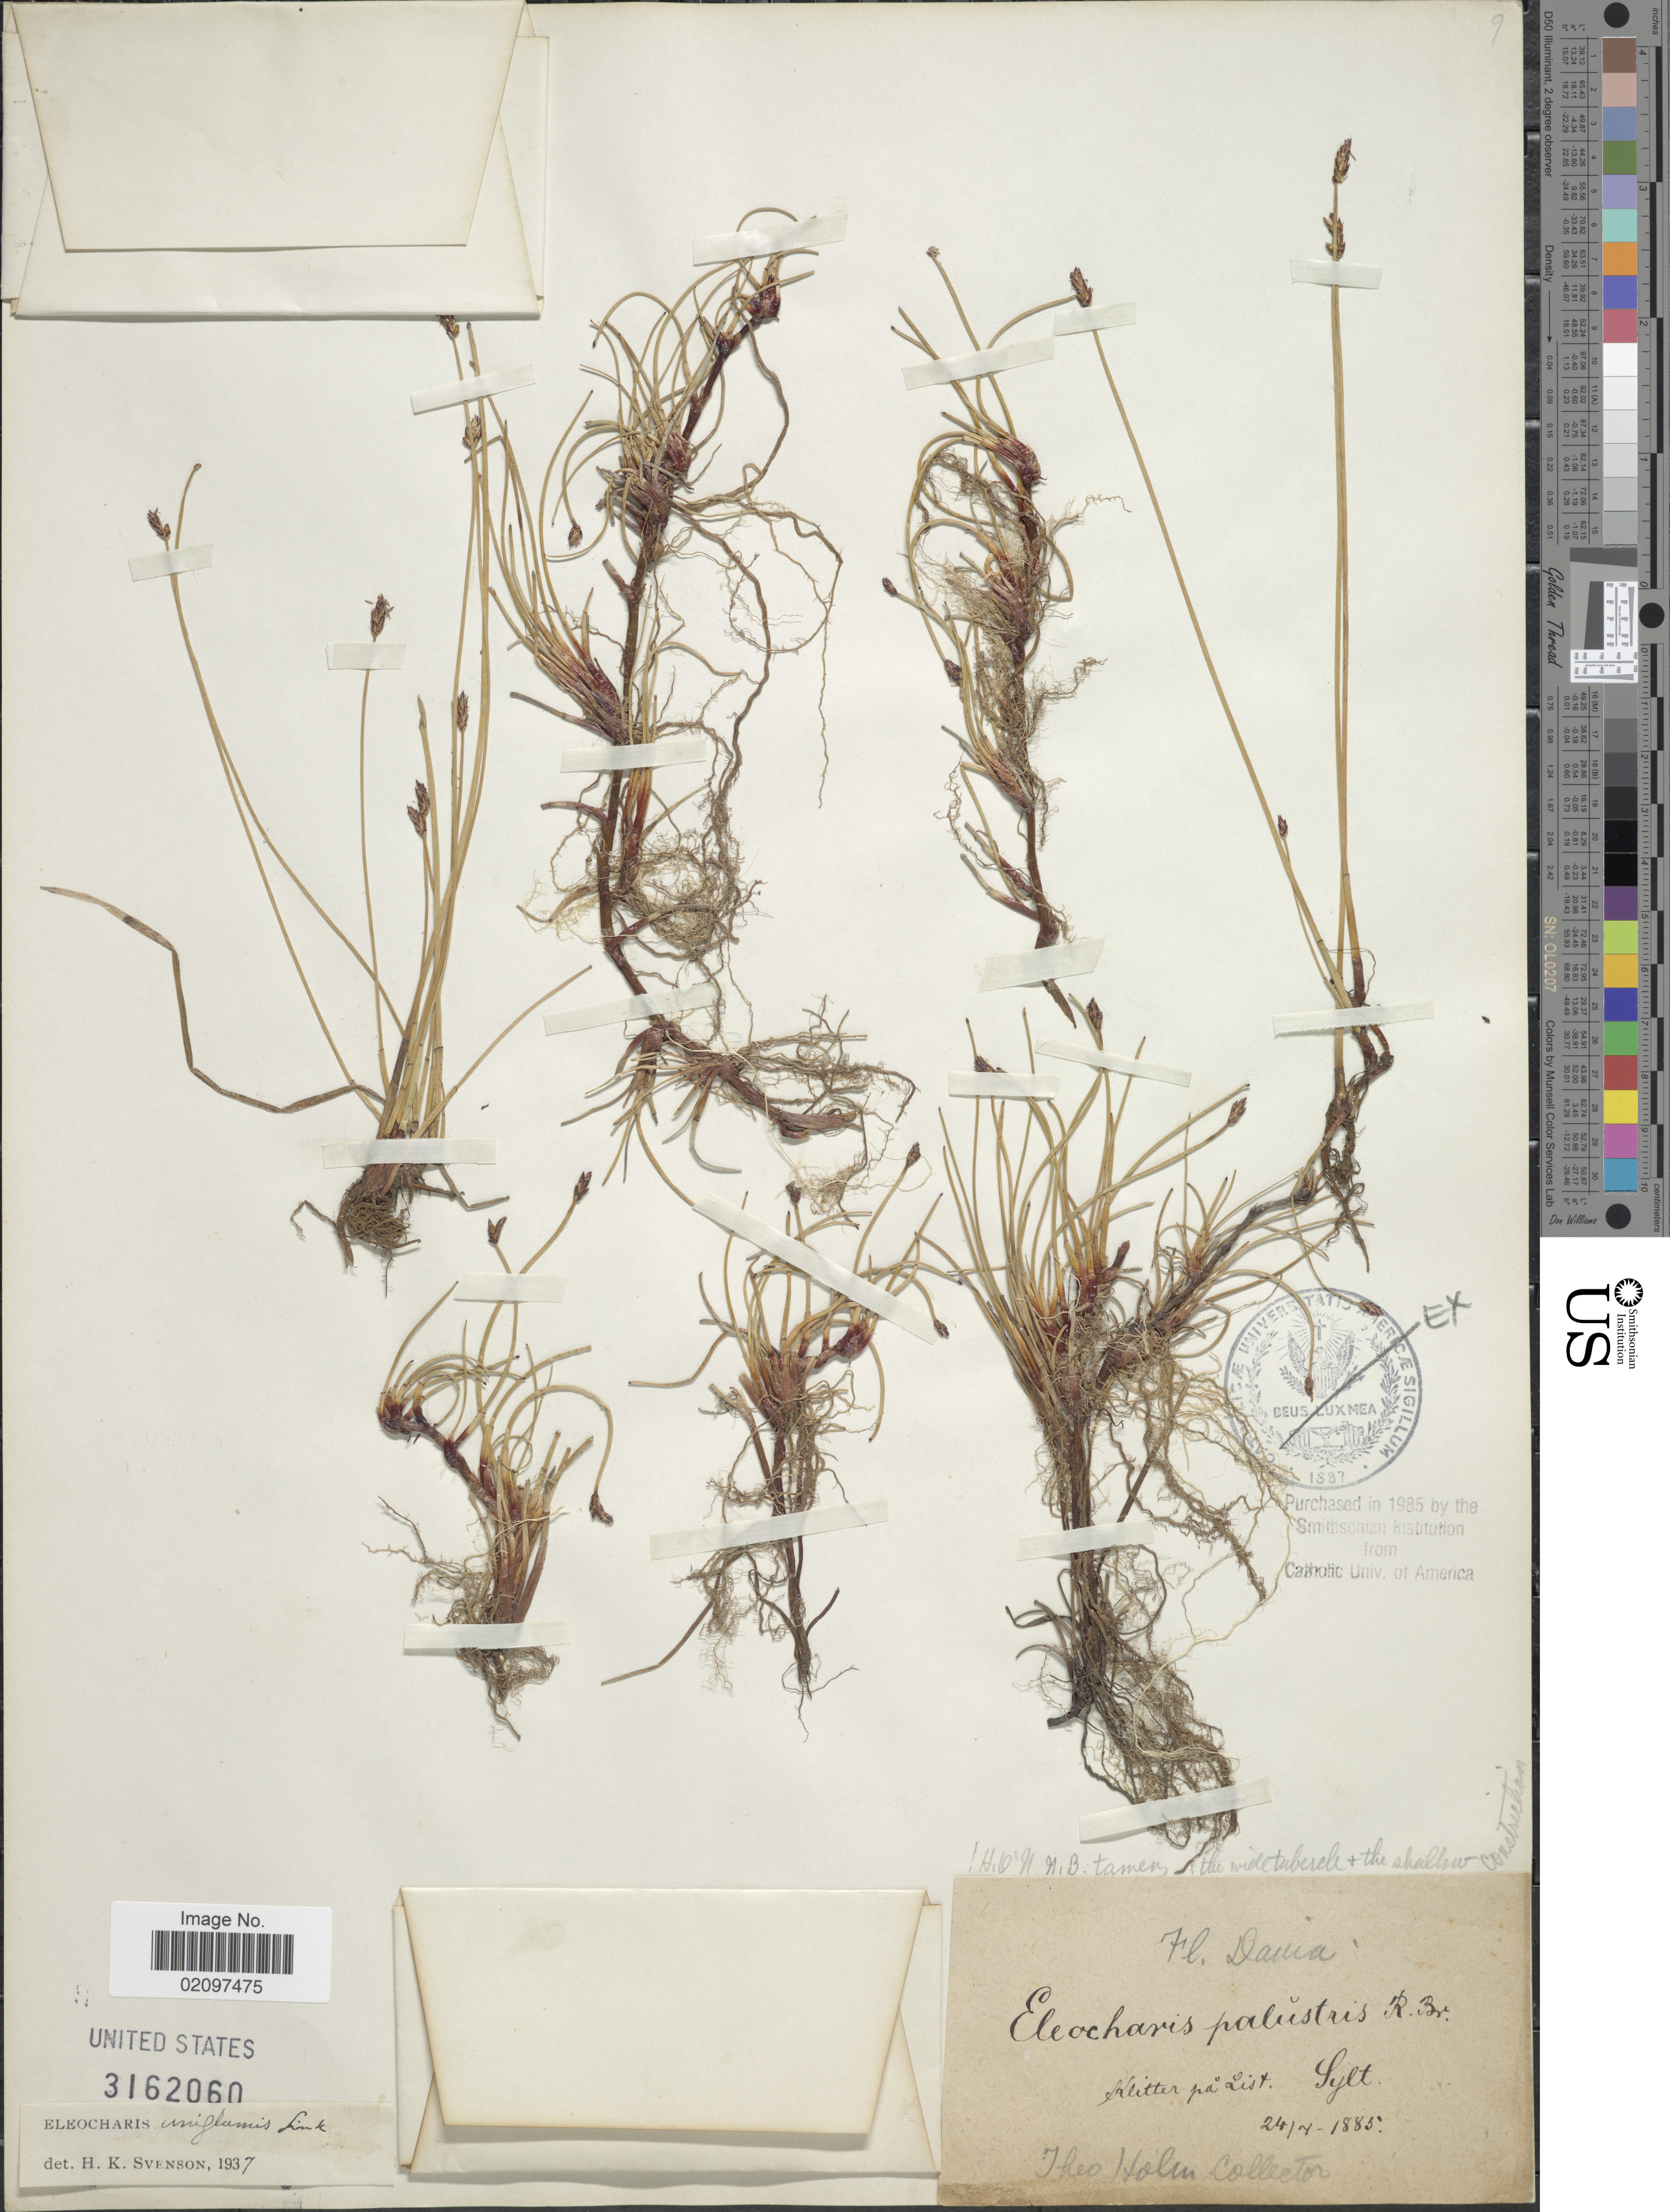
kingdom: Plantae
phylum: Tracheophyta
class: Liliopsida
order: Poales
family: Cyperaceae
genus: Eleocharis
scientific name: Eleocharis uniglumis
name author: (Link) Schult.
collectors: H. T. Holm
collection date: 1885-07-24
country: Germany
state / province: Schleswig-Holstein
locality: Dania. Klitter Pa aist. [interpreted] Sylt.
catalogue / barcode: US 3162060